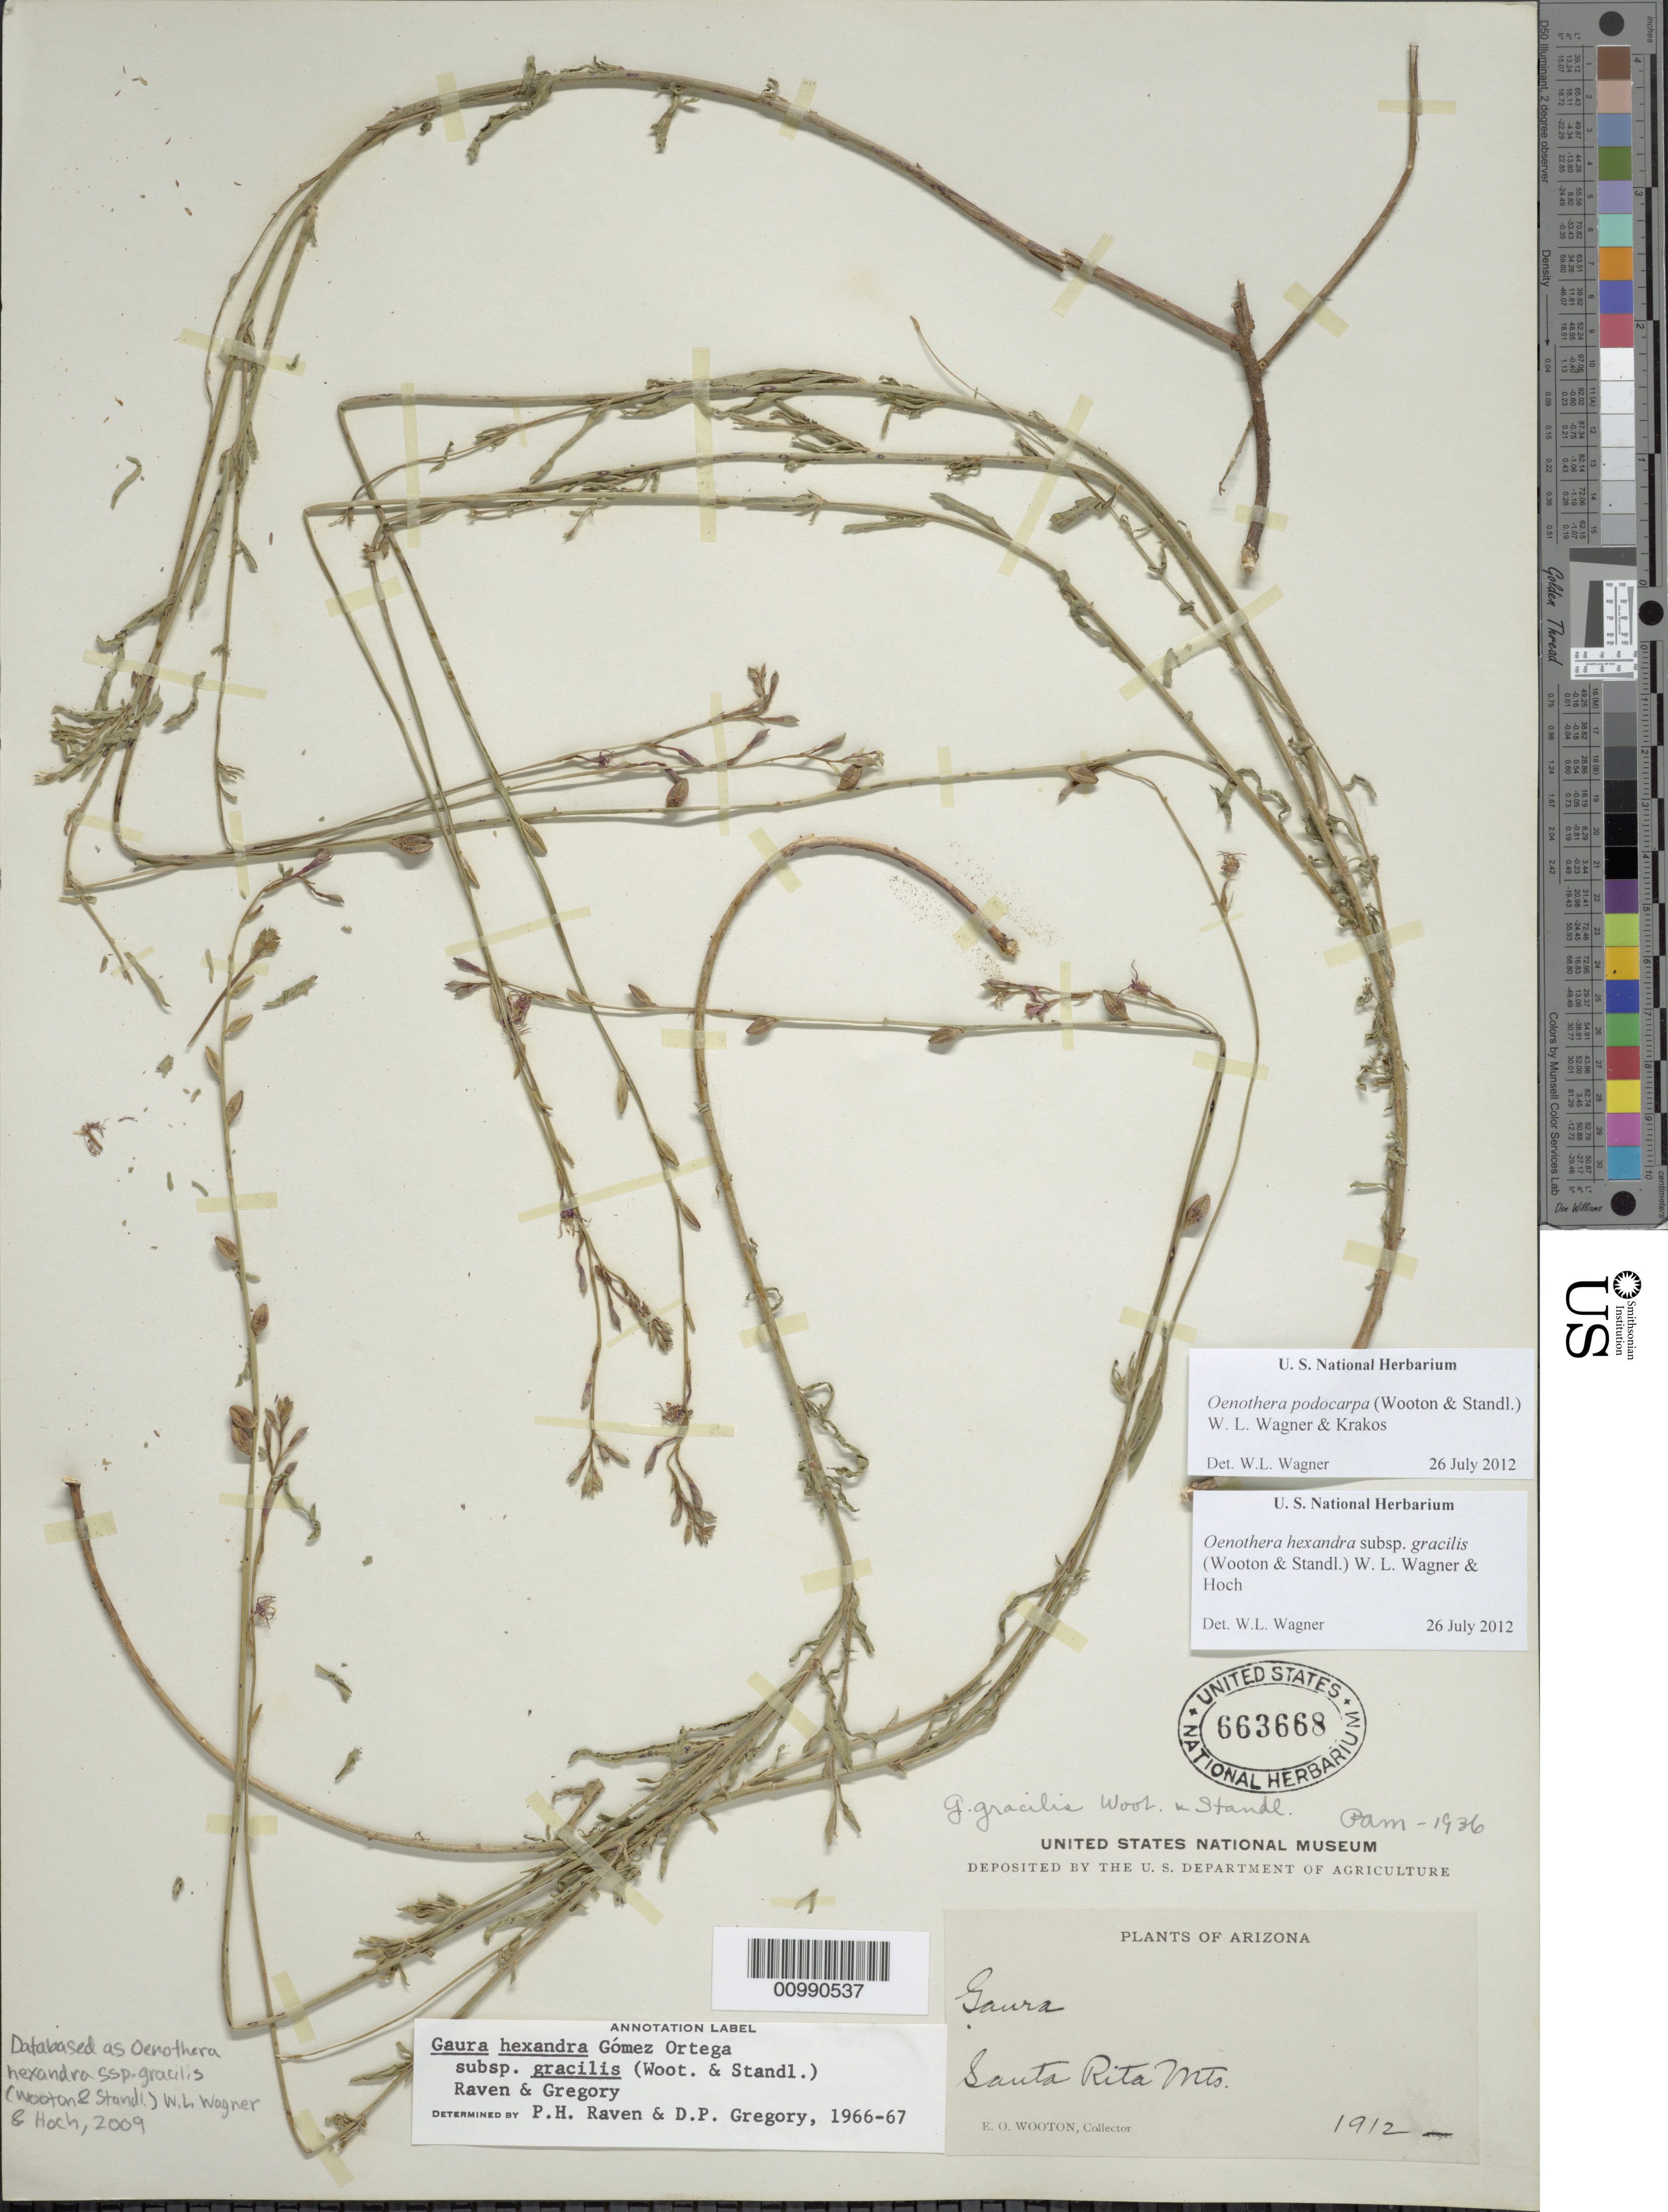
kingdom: Plantae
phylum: Tracheophyta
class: Magnoliopsida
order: Myrtales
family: Onagraceae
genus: Oenothera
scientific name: Oenothera podocarpa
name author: (Wooton & Standl.) Krakos & W.L. Wagner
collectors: E. O. Wooton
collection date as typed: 1912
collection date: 1912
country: United States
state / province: Arizona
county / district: Santa Cruz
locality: Santa Rita Mts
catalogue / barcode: US 663668